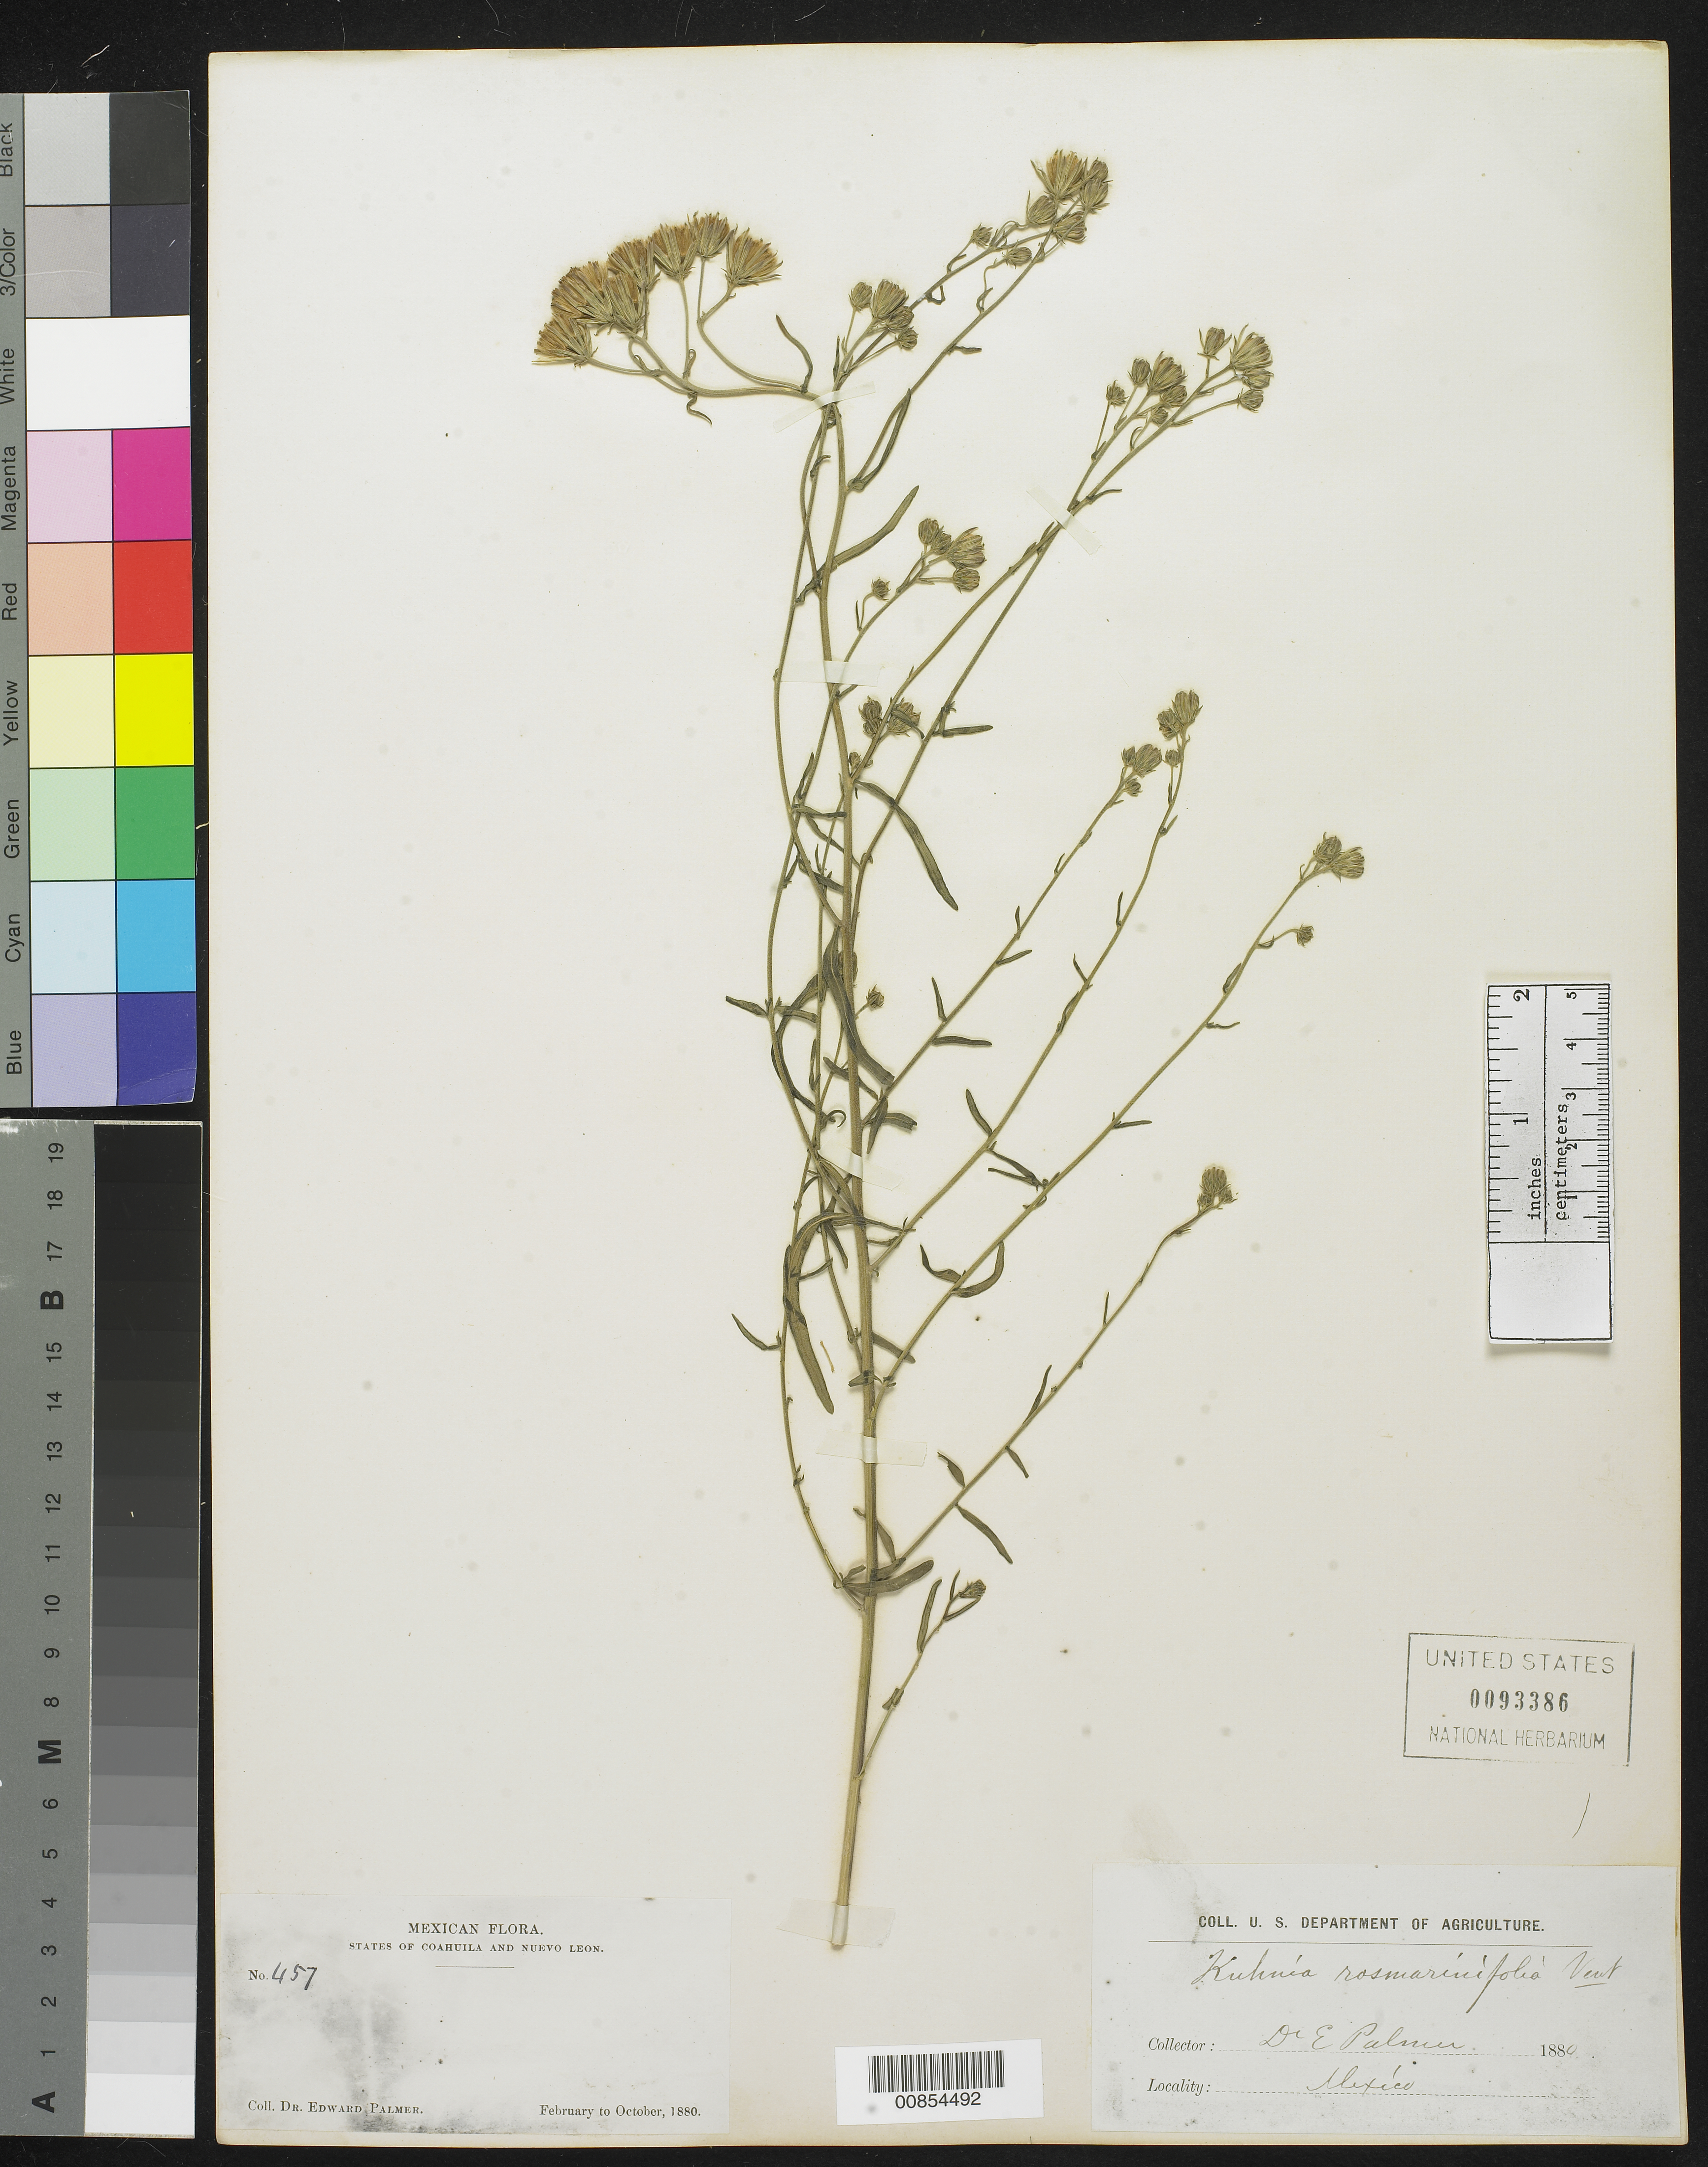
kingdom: Plantae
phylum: Tracheophyta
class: Magnoliopsida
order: Asterales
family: Asteraceae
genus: Brickellia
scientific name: Brickellia rosmarinifolia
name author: (Vent.) W.A. Weber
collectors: E. Palmer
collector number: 457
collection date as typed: Feb 1880 to -- Oct 1880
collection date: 1880-02/1880-10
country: Mexico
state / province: Coahuila / Nuevo León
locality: States of Coahuila and Nuevo León.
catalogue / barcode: US 93386